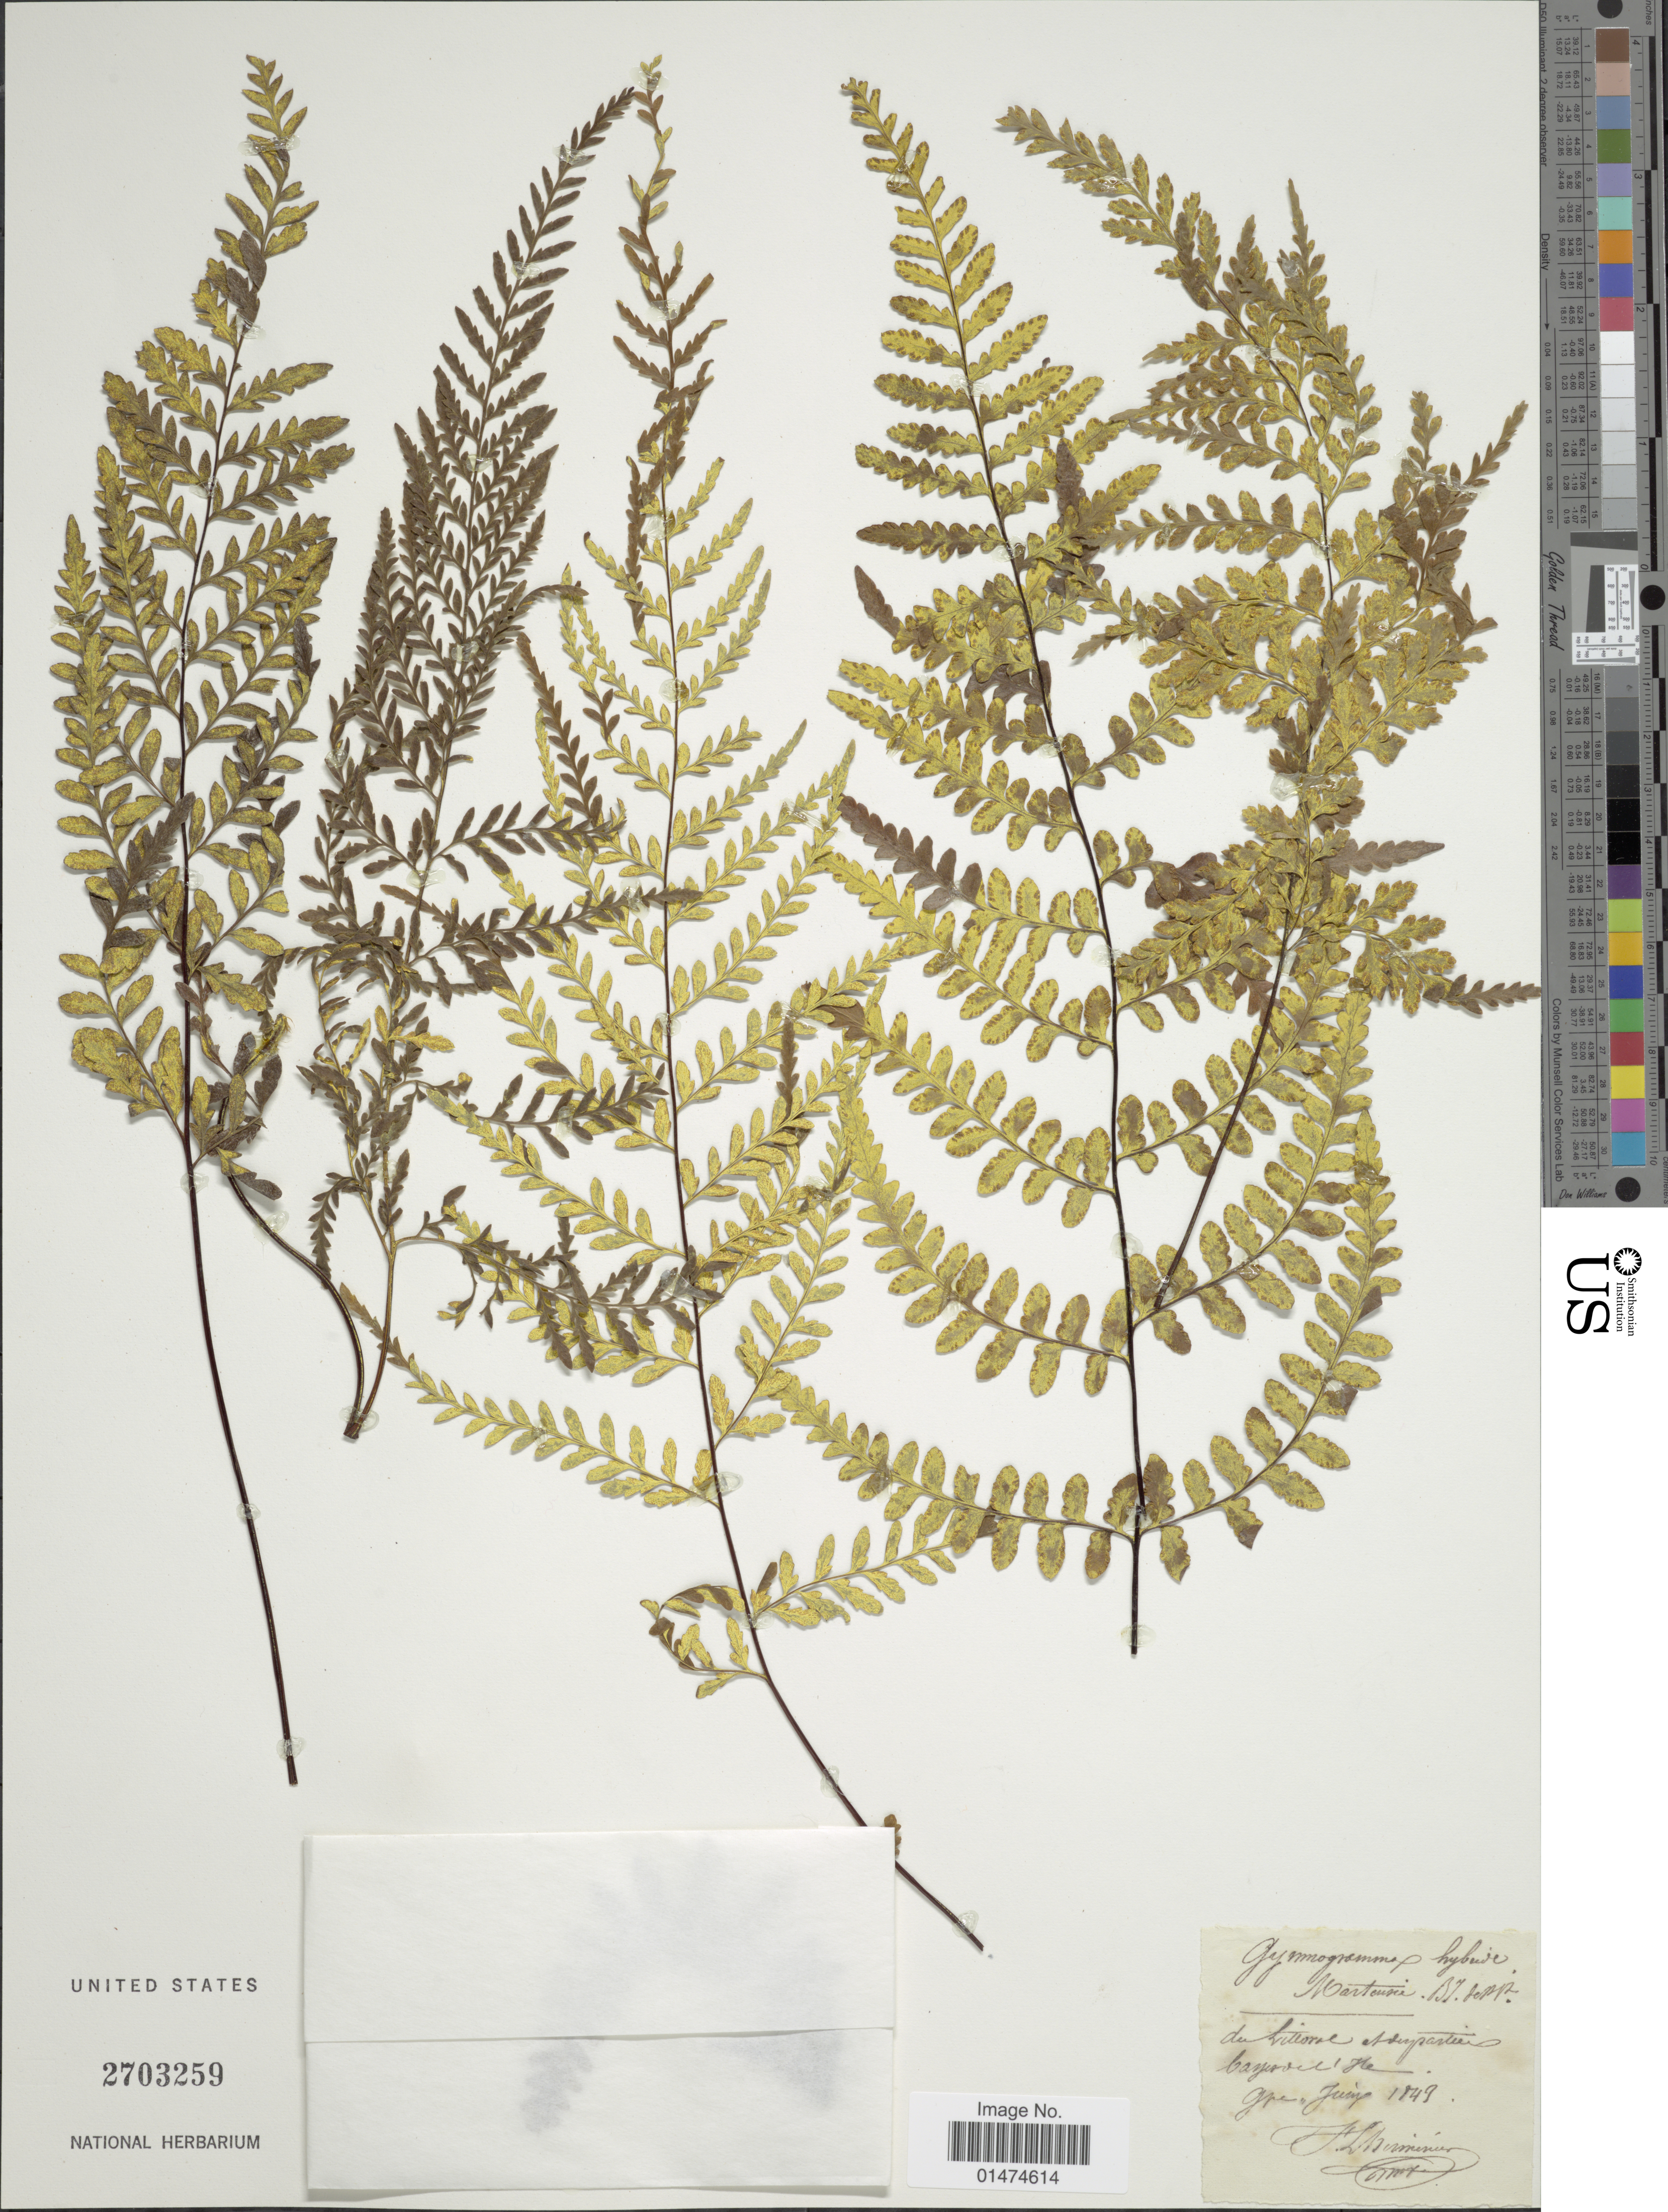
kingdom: Plantae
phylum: Tracheophyta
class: Polypodiopsida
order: Polypodiales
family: Pteridaceae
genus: Pityrogramma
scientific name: Pityrogramma sp.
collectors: F. L'Herminier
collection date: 1819-06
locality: Du [illegible text]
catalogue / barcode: US 2703259